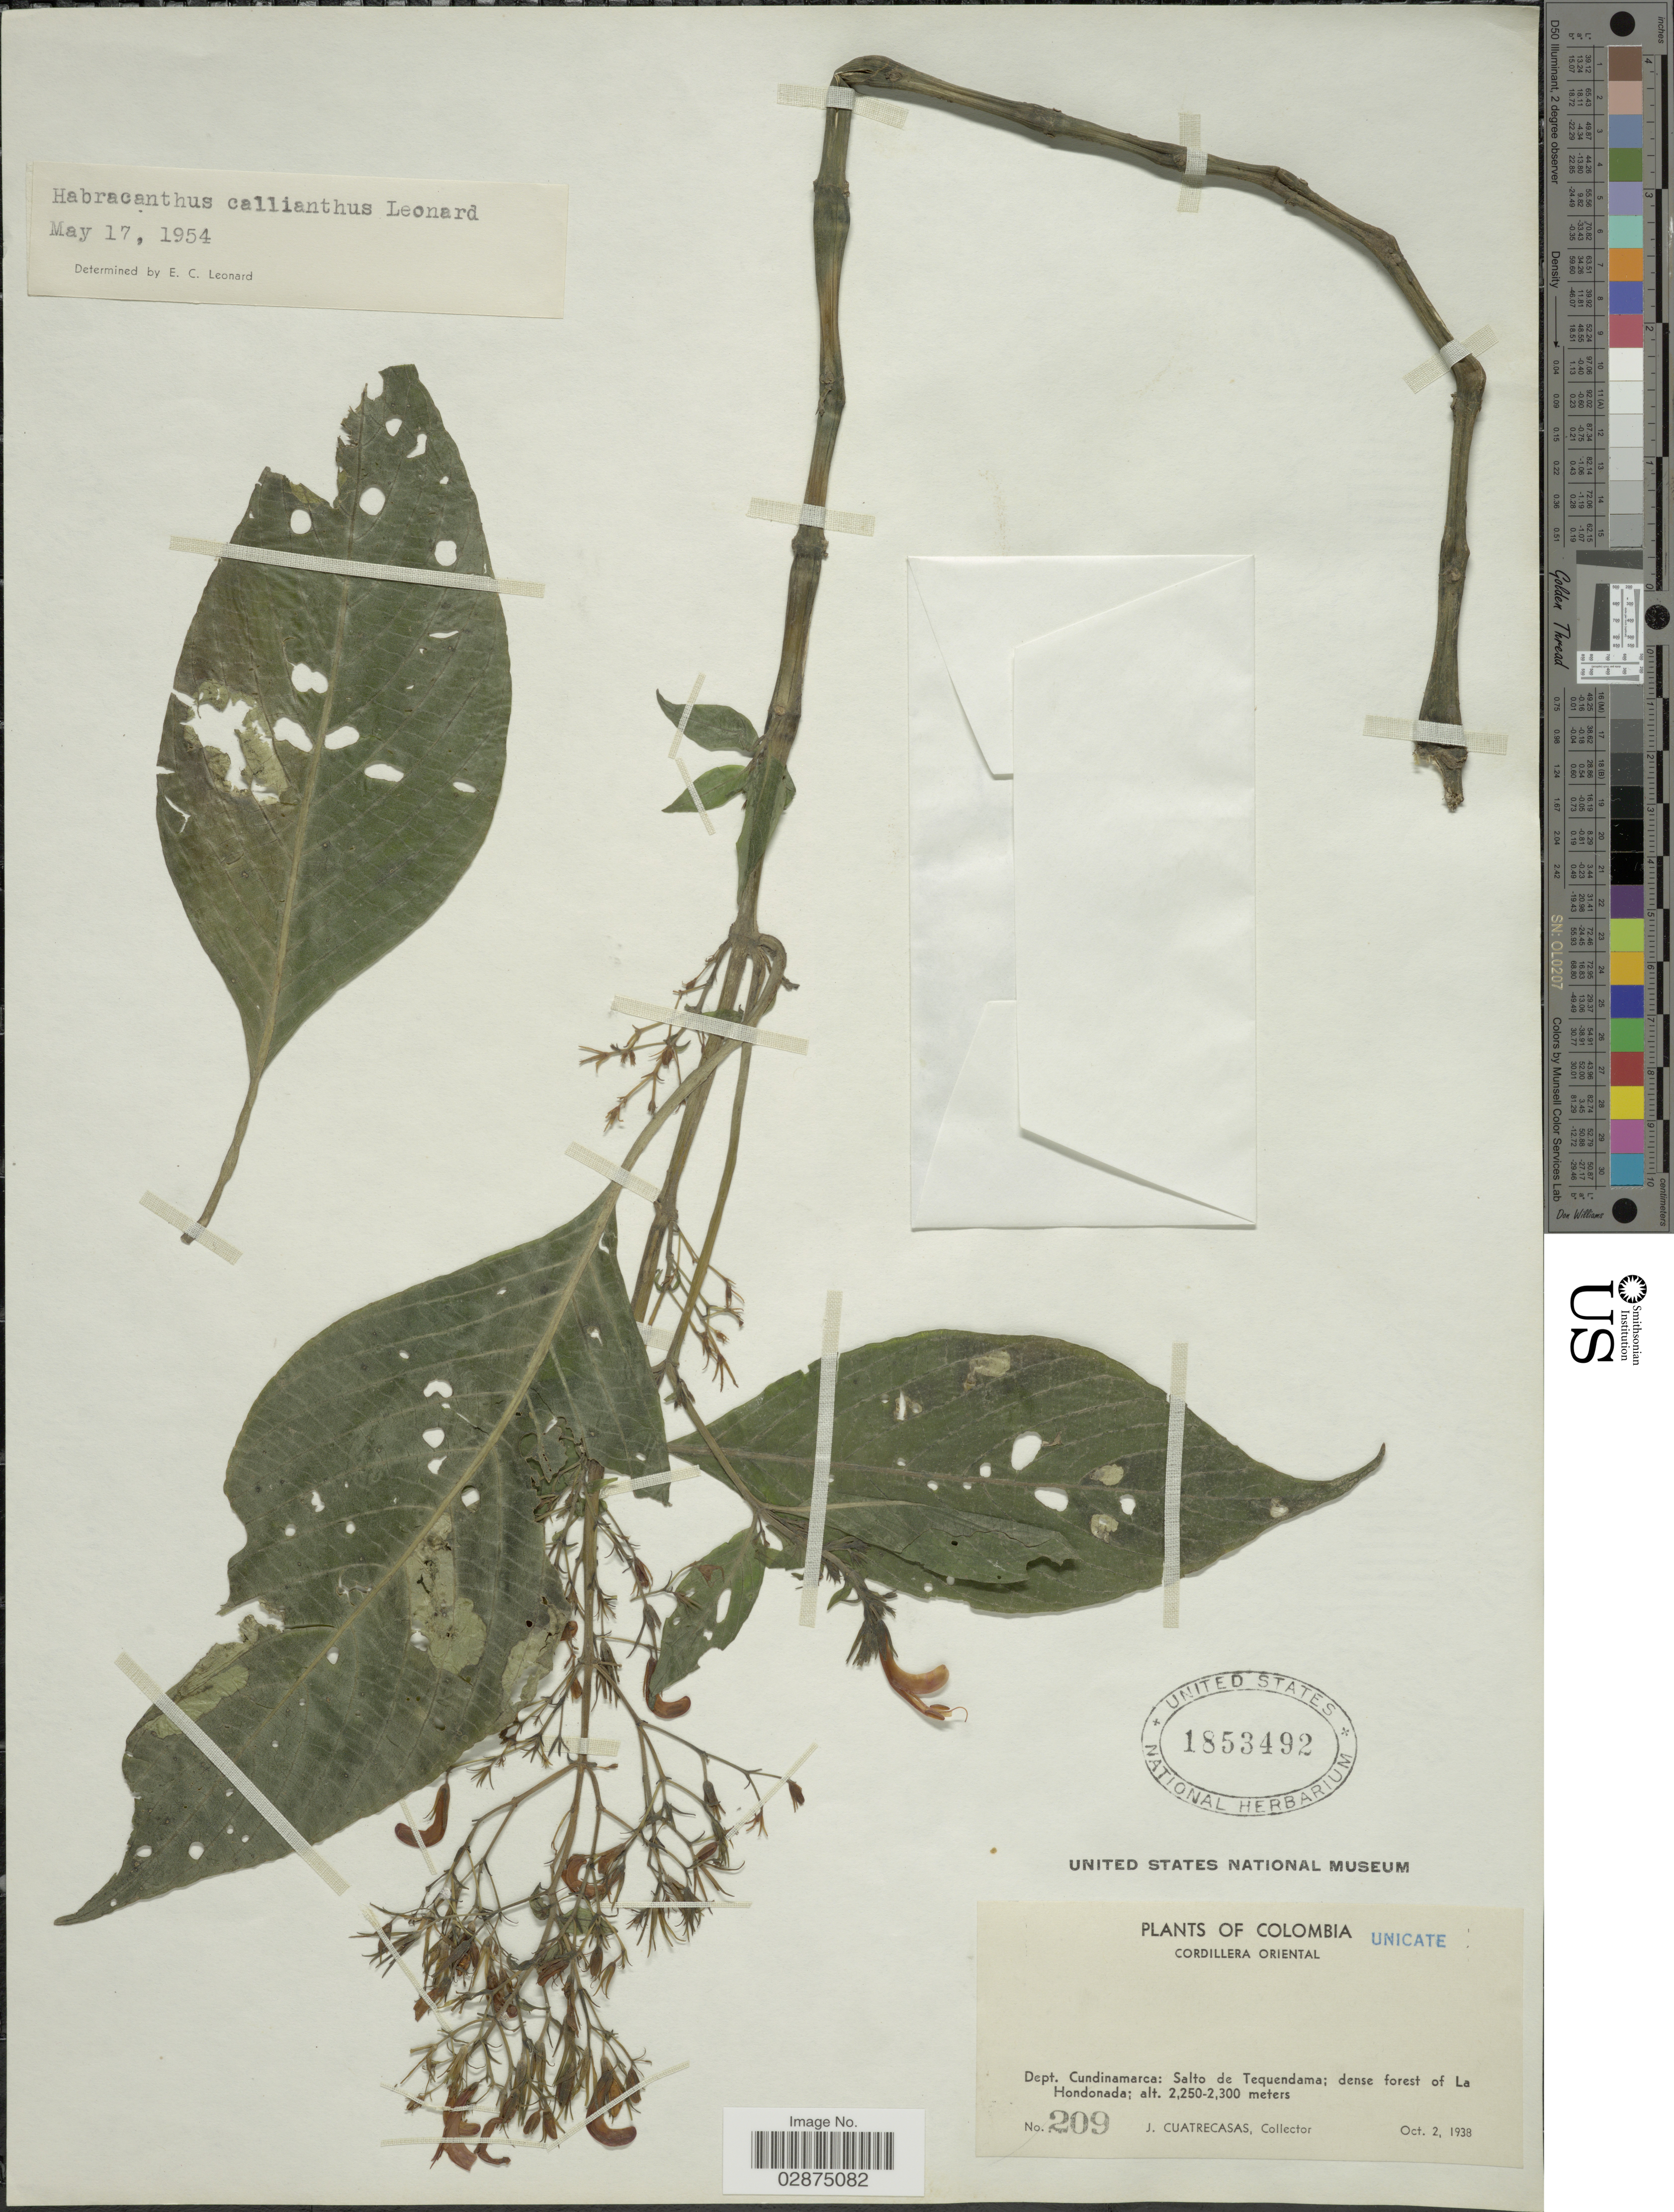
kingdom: Plantae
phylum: Tracheophyta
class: Magnoliopsida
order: Lamiales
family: Acanthaceae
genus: Habracanthus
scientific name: Habracanthus sanguineus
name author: Nees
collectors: J. Cuatrecasas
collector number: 209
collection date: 1938-10-02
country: Colombia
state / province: Cundinamarca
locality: Cordillera Oriental. Salto de Tequendama; dense forest of La Hondonada.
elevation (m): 2250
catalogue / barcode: US 1853492